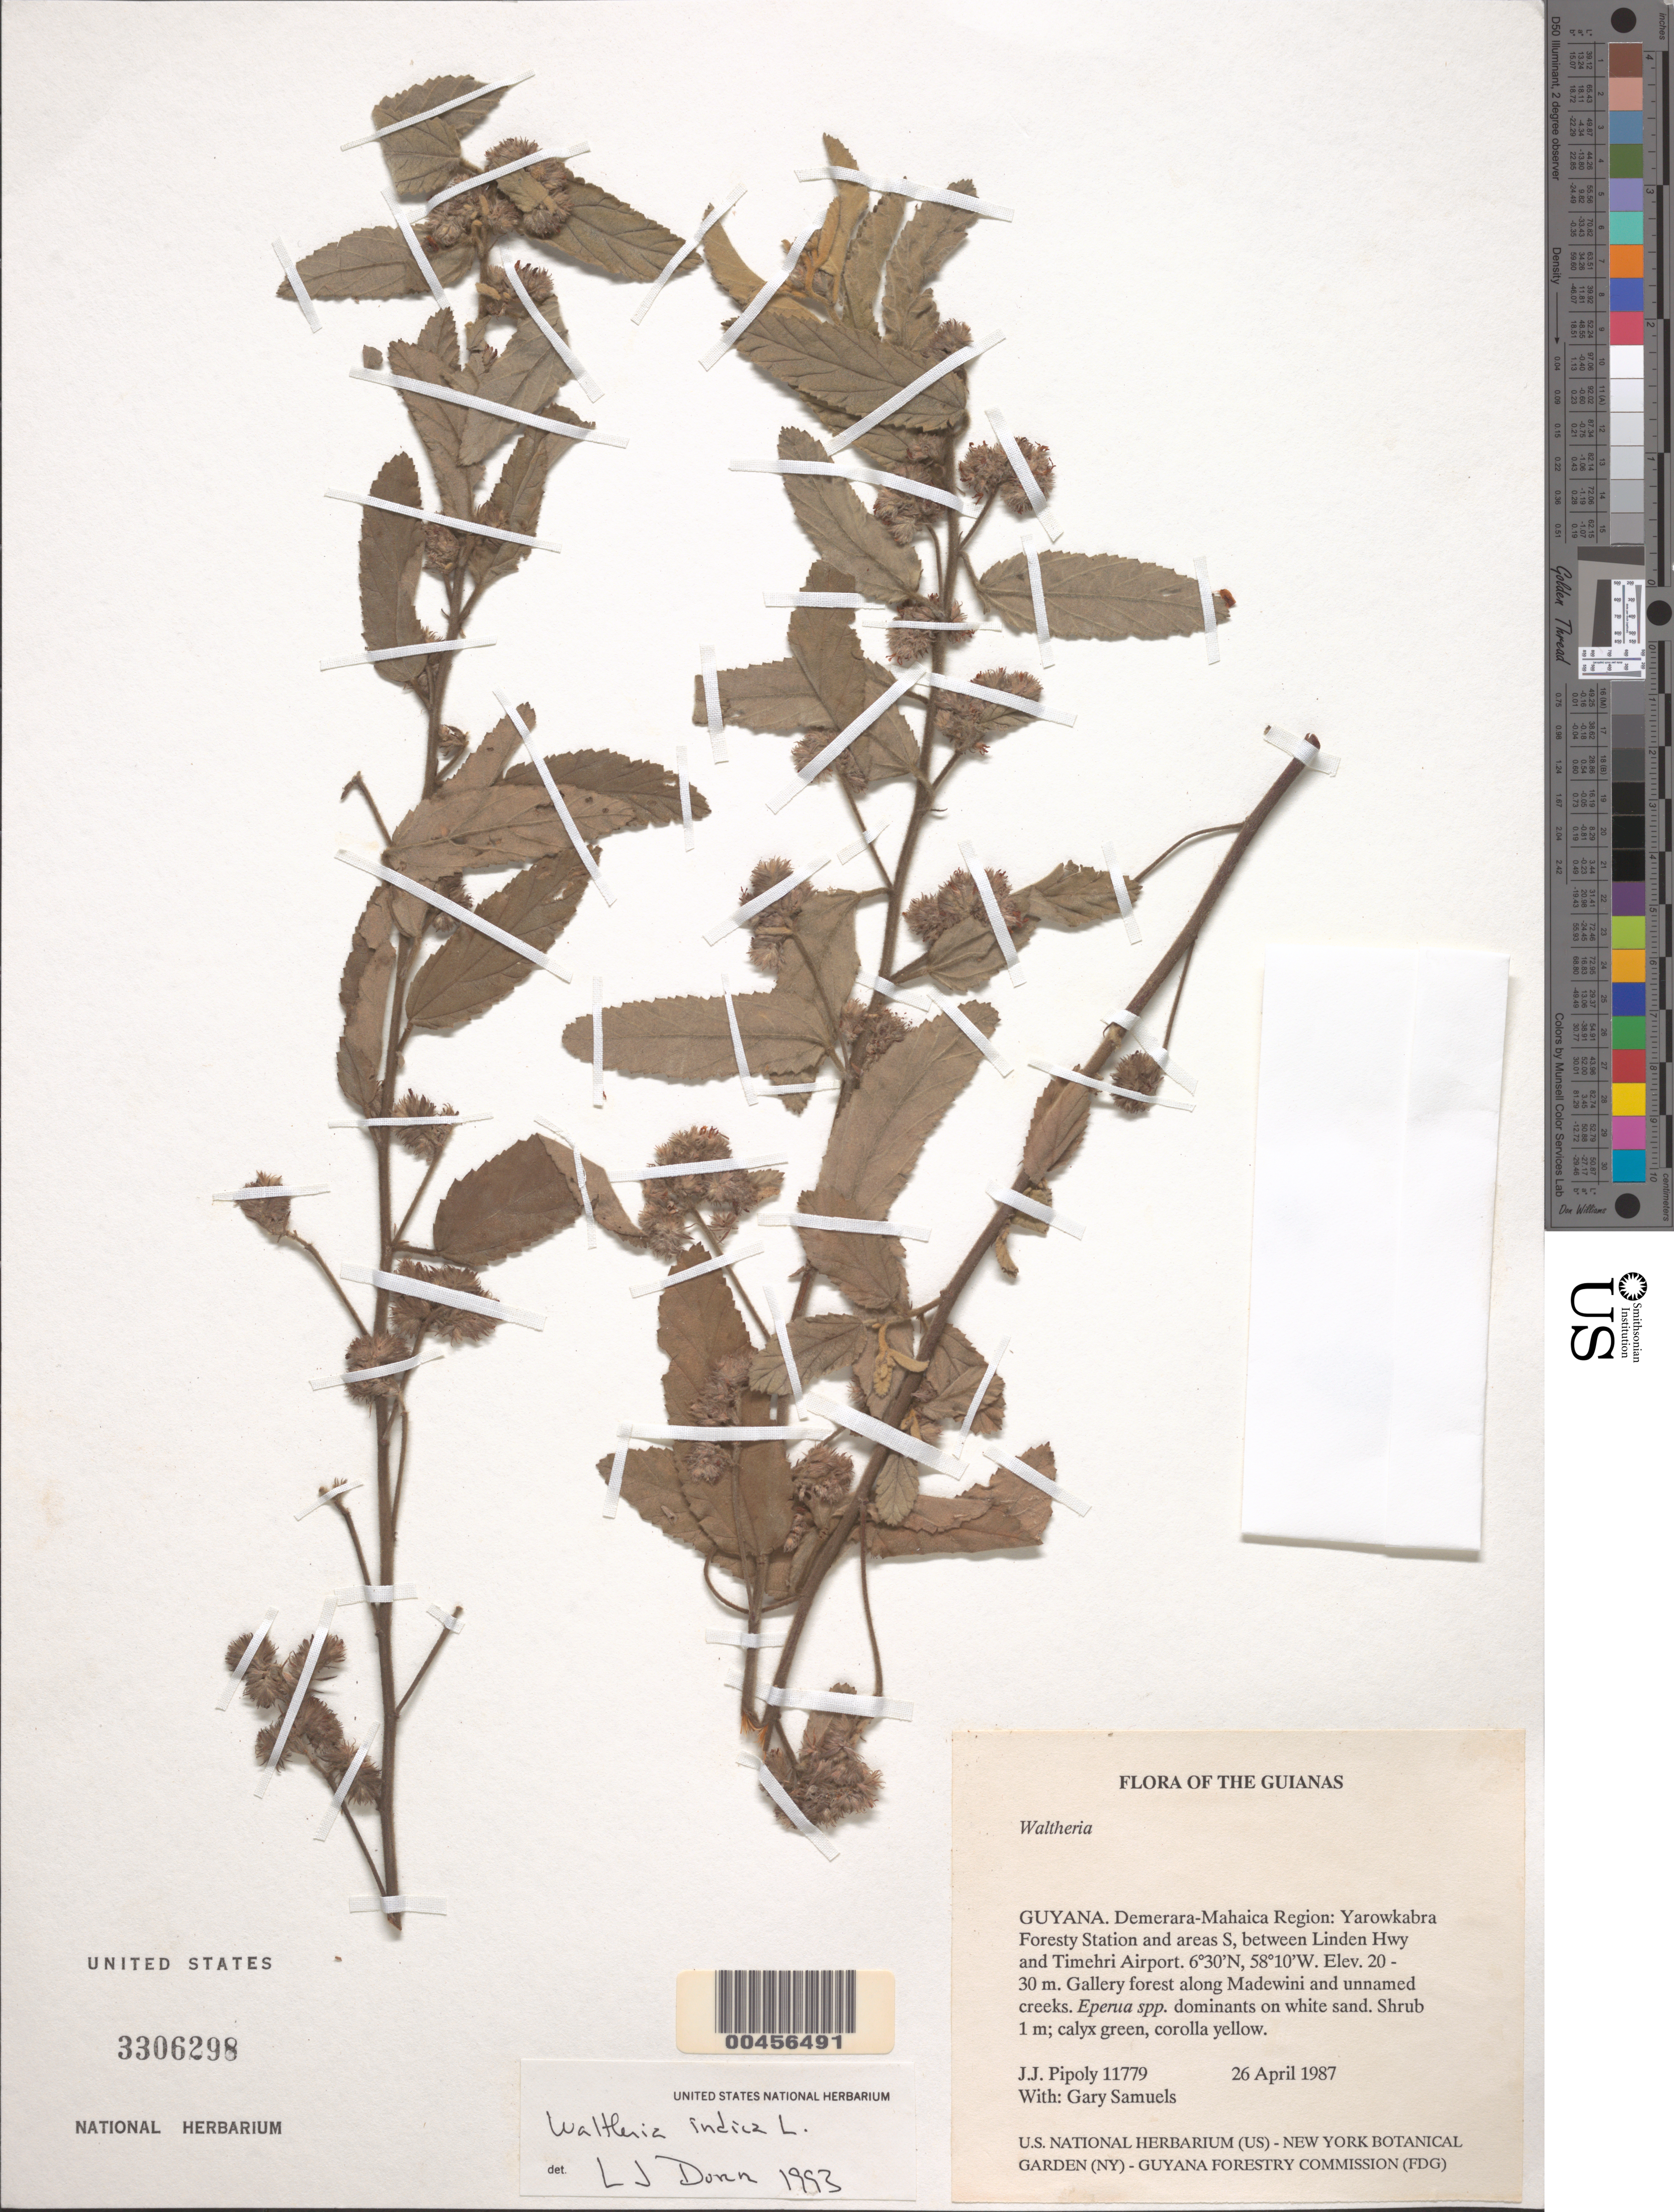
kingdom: Plantae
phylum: Tracheophyta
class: Magnoliopsida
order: Malvales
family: Malvaceae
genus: Waltheria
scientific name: Waltheria indica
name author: L.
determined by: Dorr, L. J., (BOT), Smithsonian Institution - National Museum of Natural History (UNITED STATES)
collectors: J. J. Pipoly & G. Bacchus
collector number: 11779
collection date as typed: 26 April 1987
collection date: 1987-04-26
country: Guyana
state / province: Demerara-Mahaica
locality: Yarowkabra Forestry Station and areas S, between Linden Hwy and Timehri Airport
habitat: Gallery forest along Madewini and unnamed creeks. Eperua spp. dominants on white sand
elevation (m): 20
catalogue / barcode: US 3306298